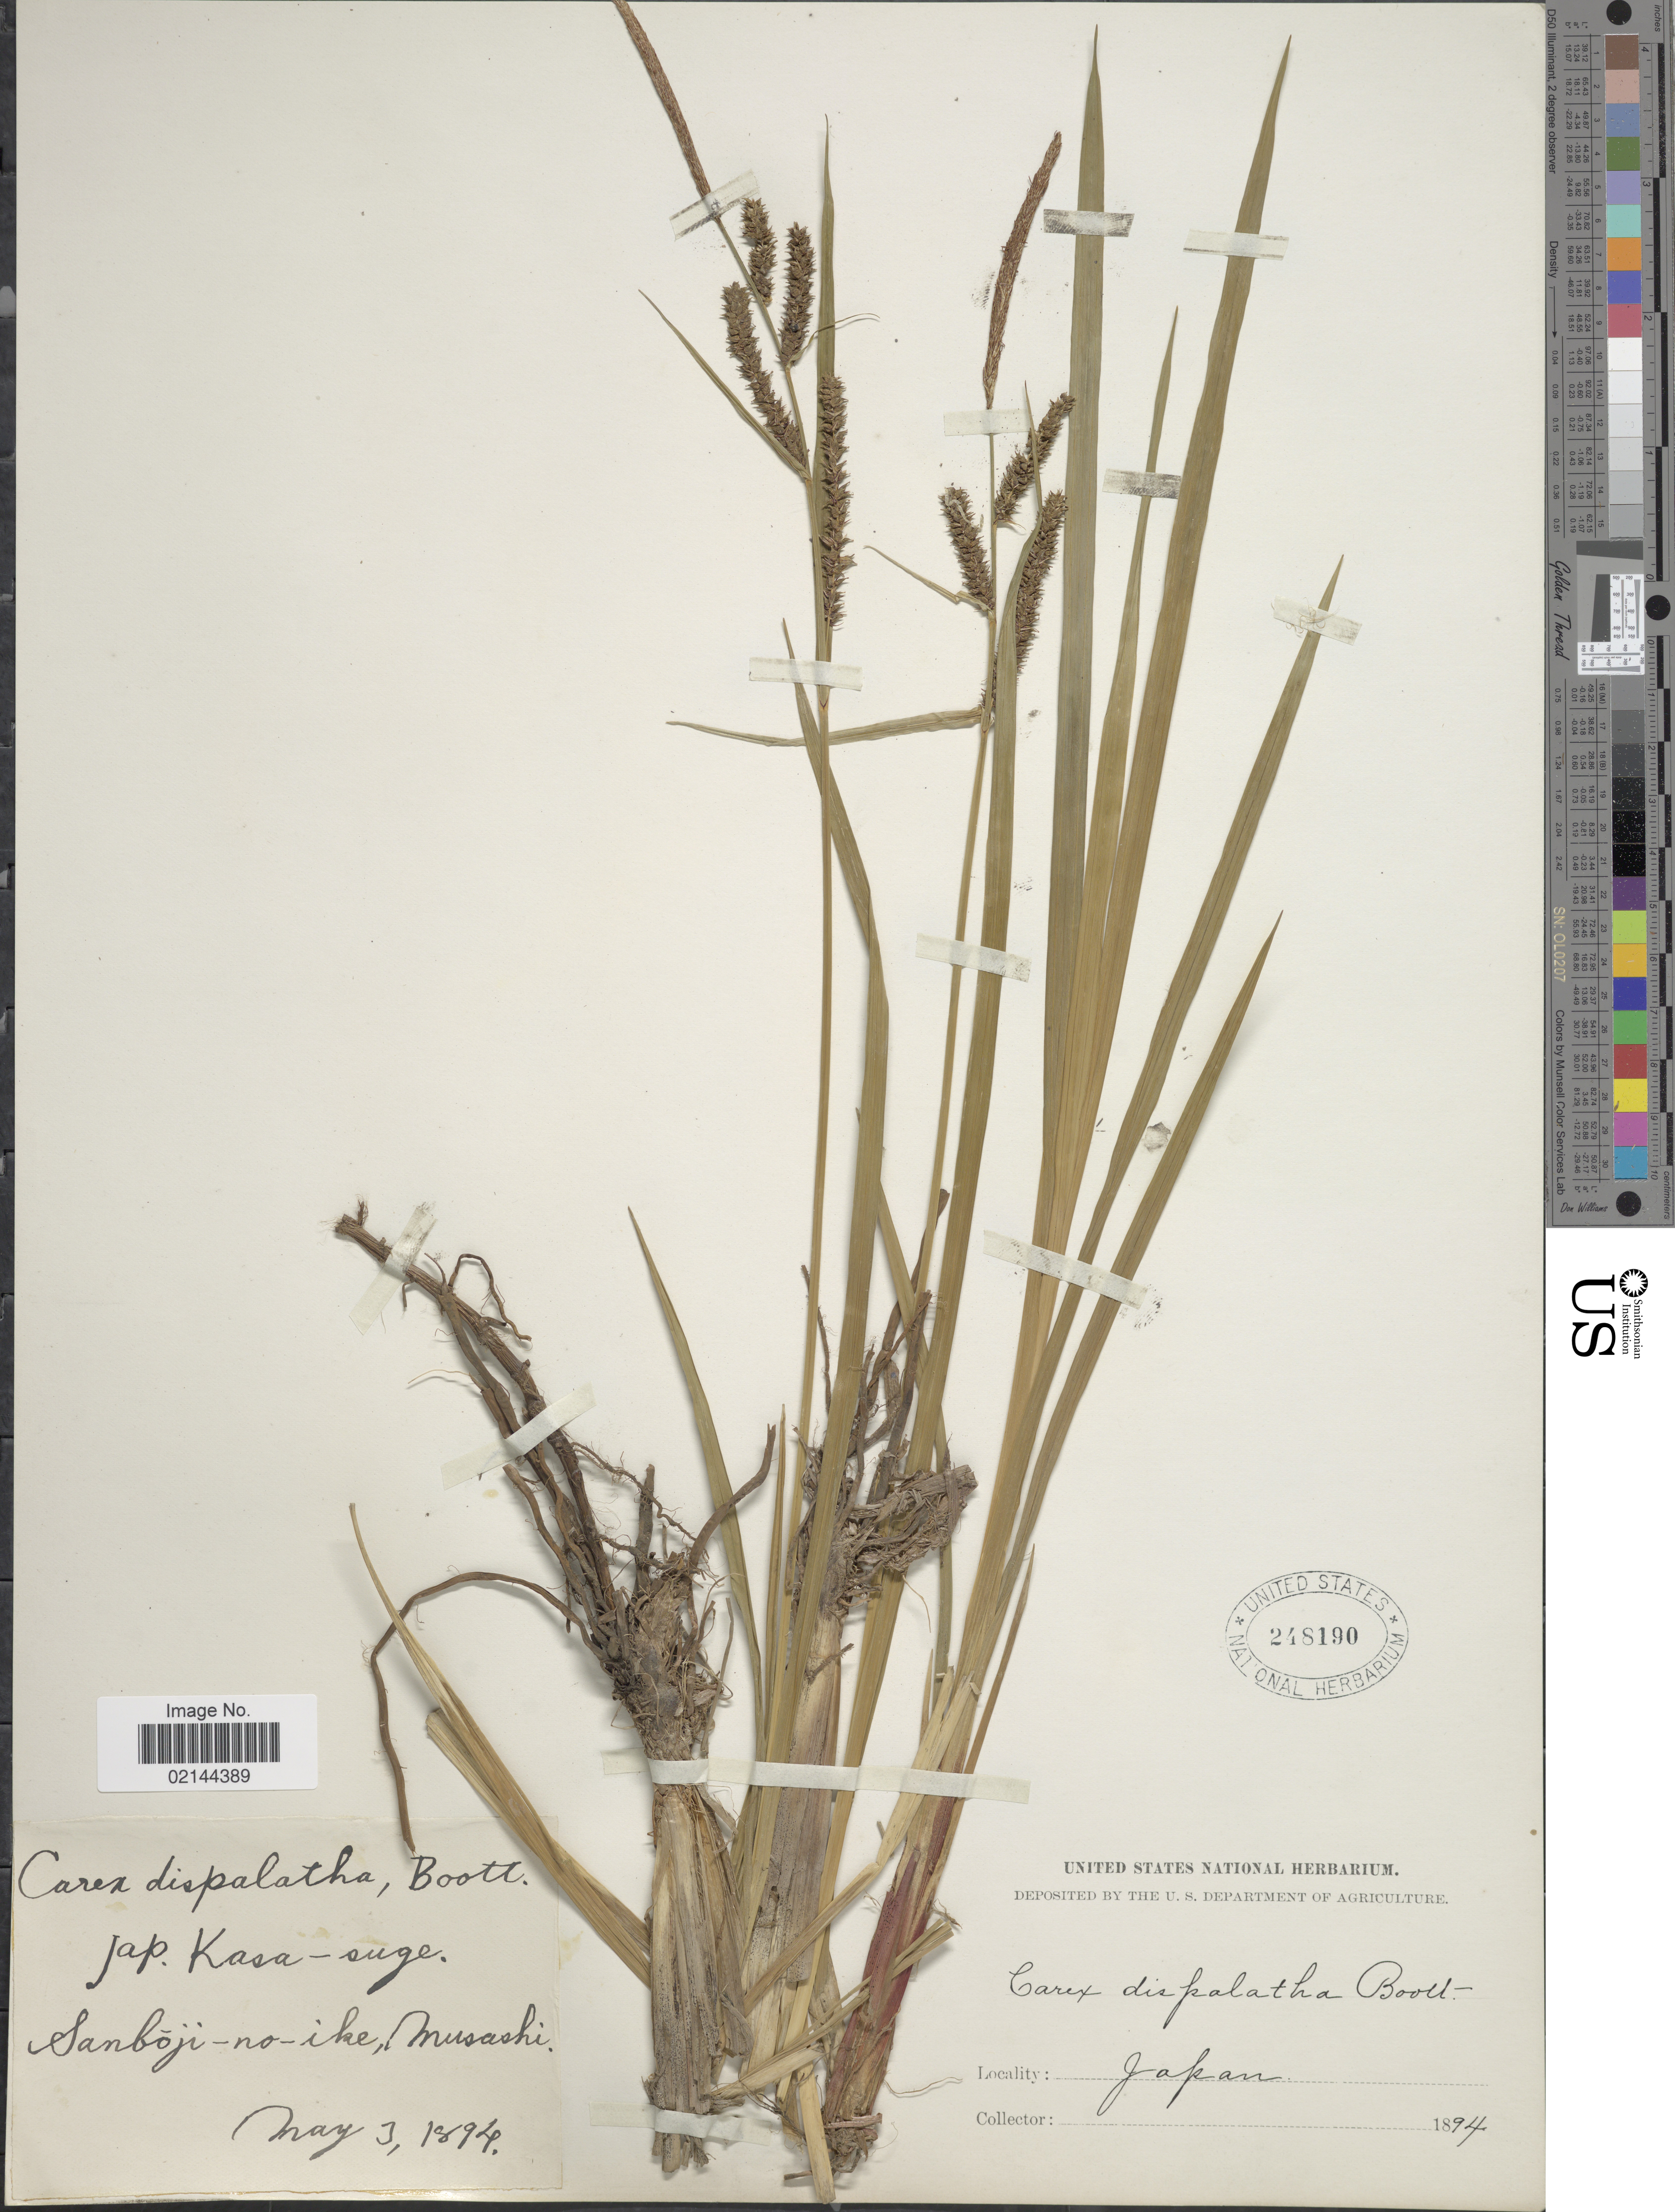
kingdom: Plantae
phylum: Tracheophyta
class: Liliopsida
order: Poales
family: Cyperaceae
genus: Carex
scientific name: Carex dispalata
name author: Boott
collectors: ex herb. U. S. Department of Agriculture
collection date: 1894-05-03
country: Japan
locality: Sanboji-no-ike, Musashi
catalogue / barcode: US 248190